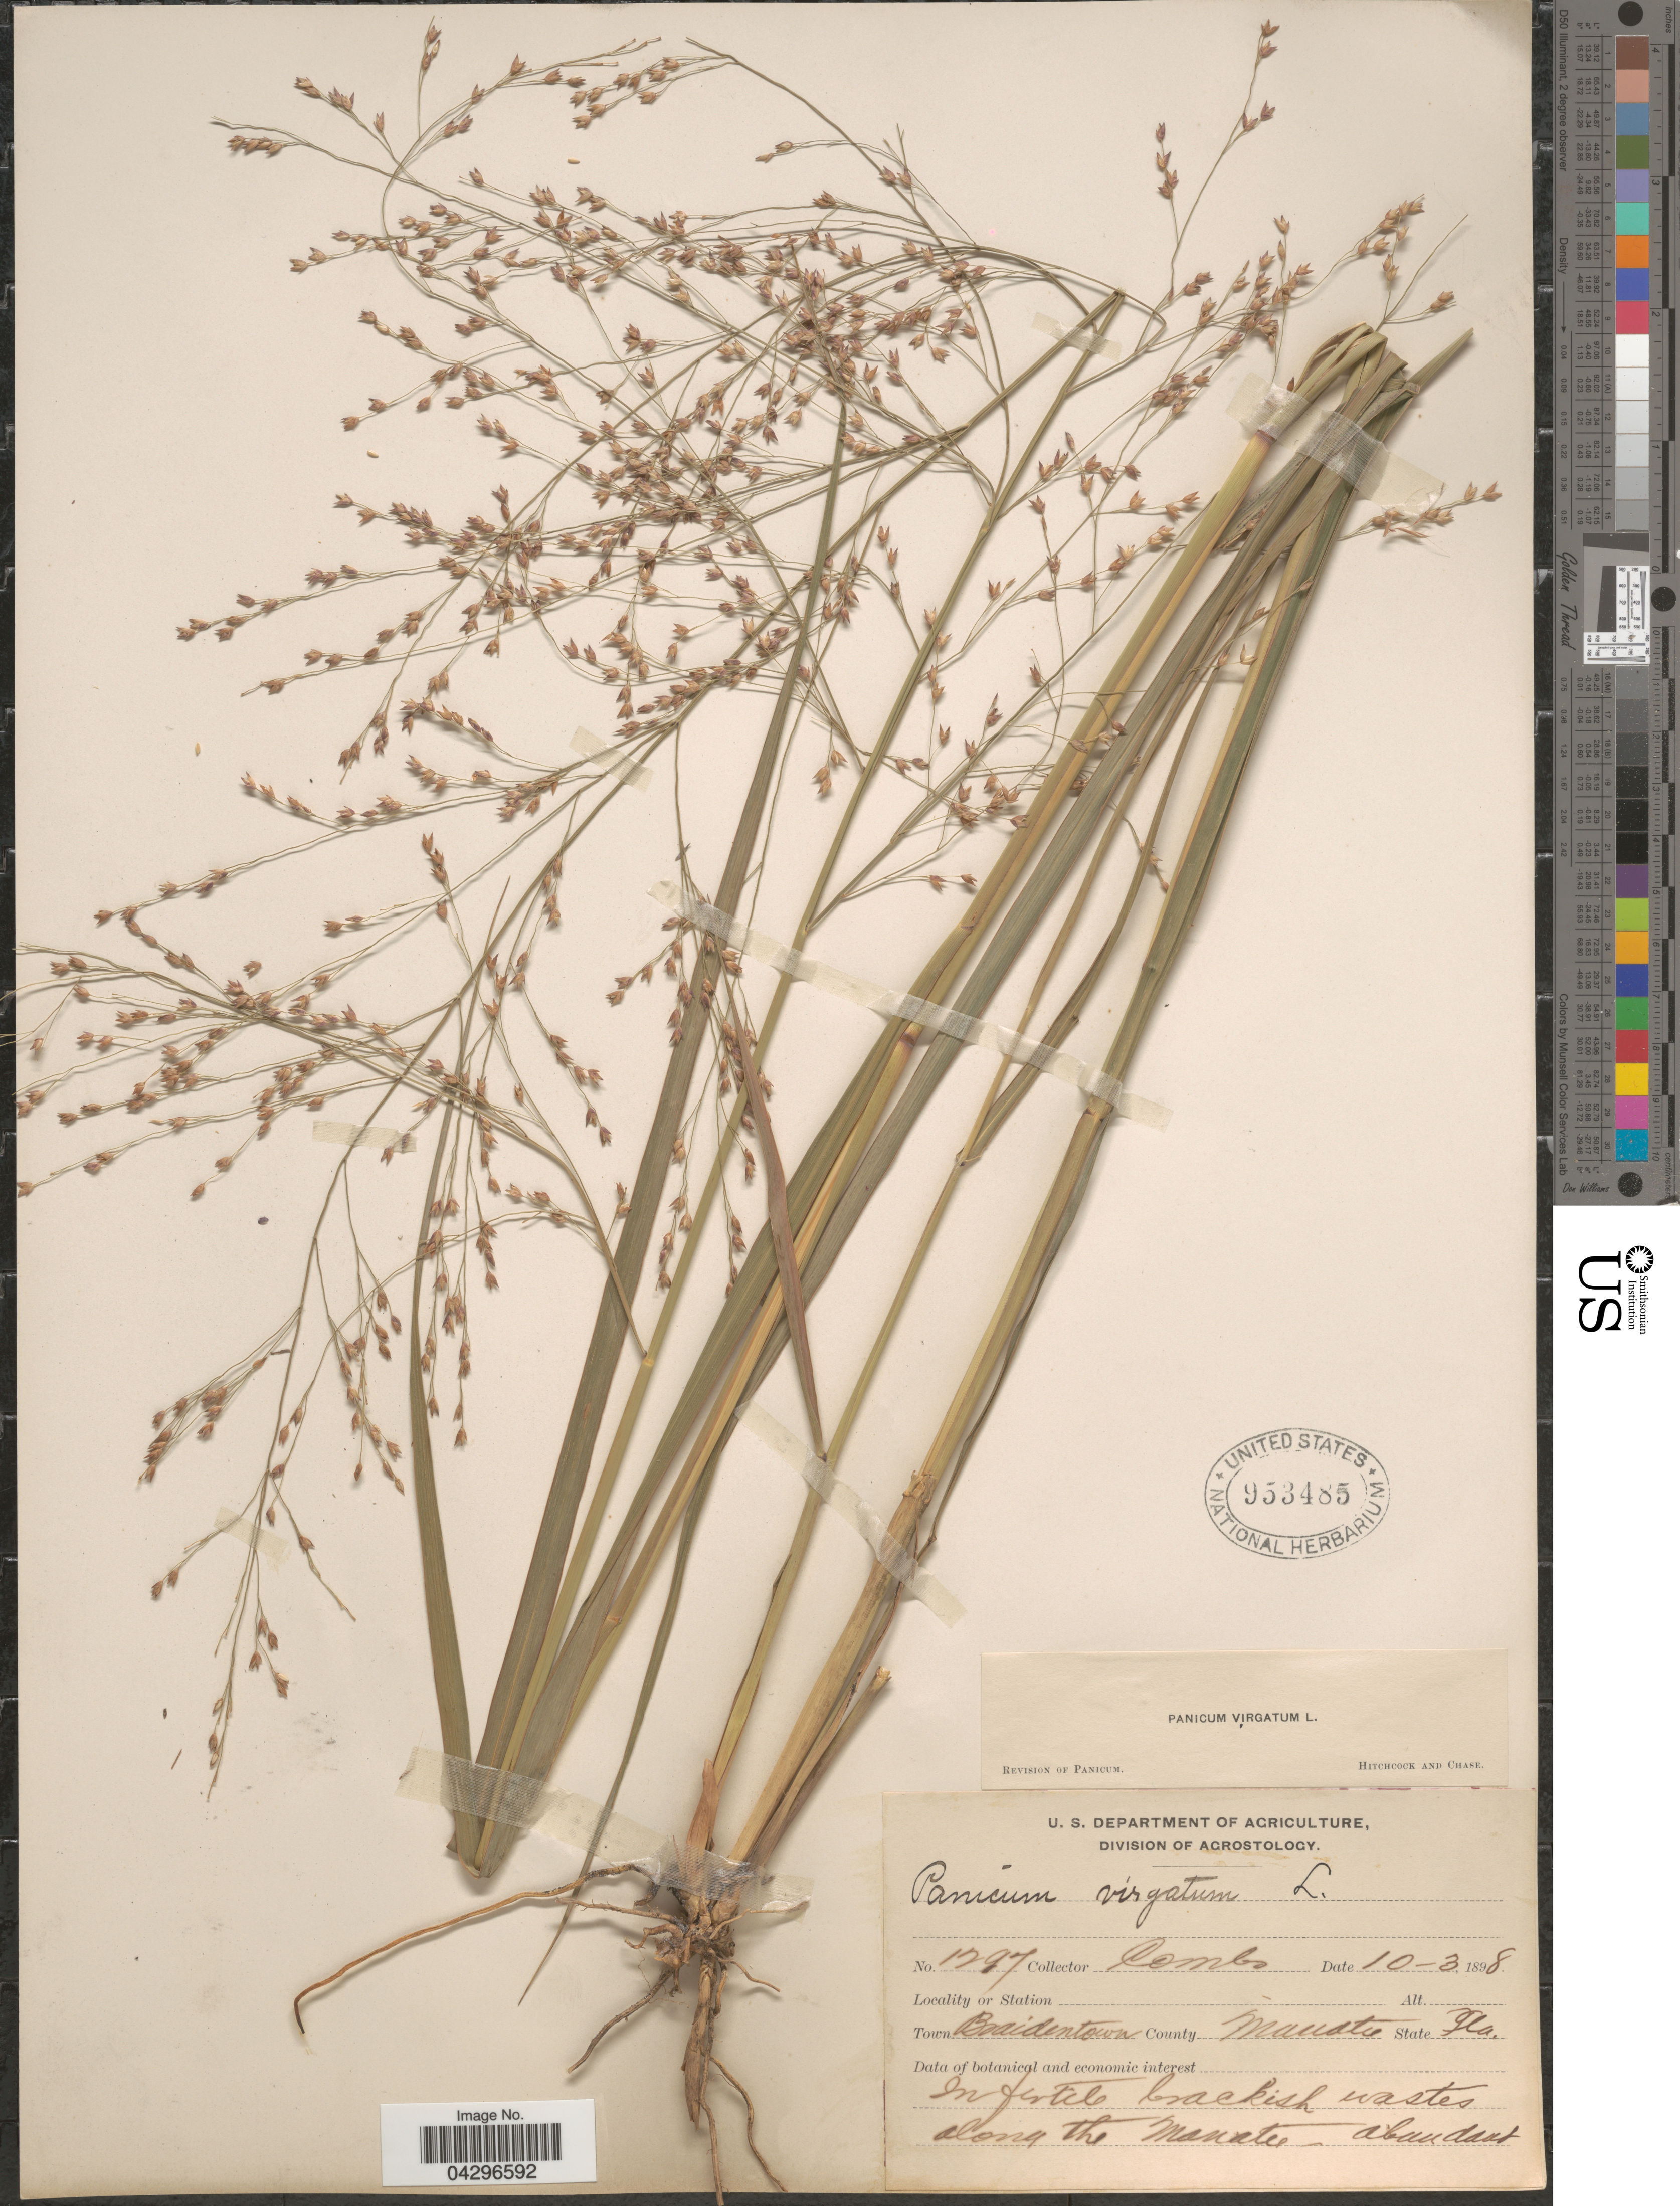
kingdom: Plantae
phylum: Tracheophyta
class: Liliopsida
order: Poales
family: Poaceae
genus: Panicum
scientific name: Panicum virgatum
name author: L.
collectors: -. Combs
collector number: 1297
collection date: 1898-10-03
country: United States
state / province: Florida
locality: Town Braidentown. County Manatee. In fertiles brackish wastes along the Manatee.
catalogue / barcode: US 953485